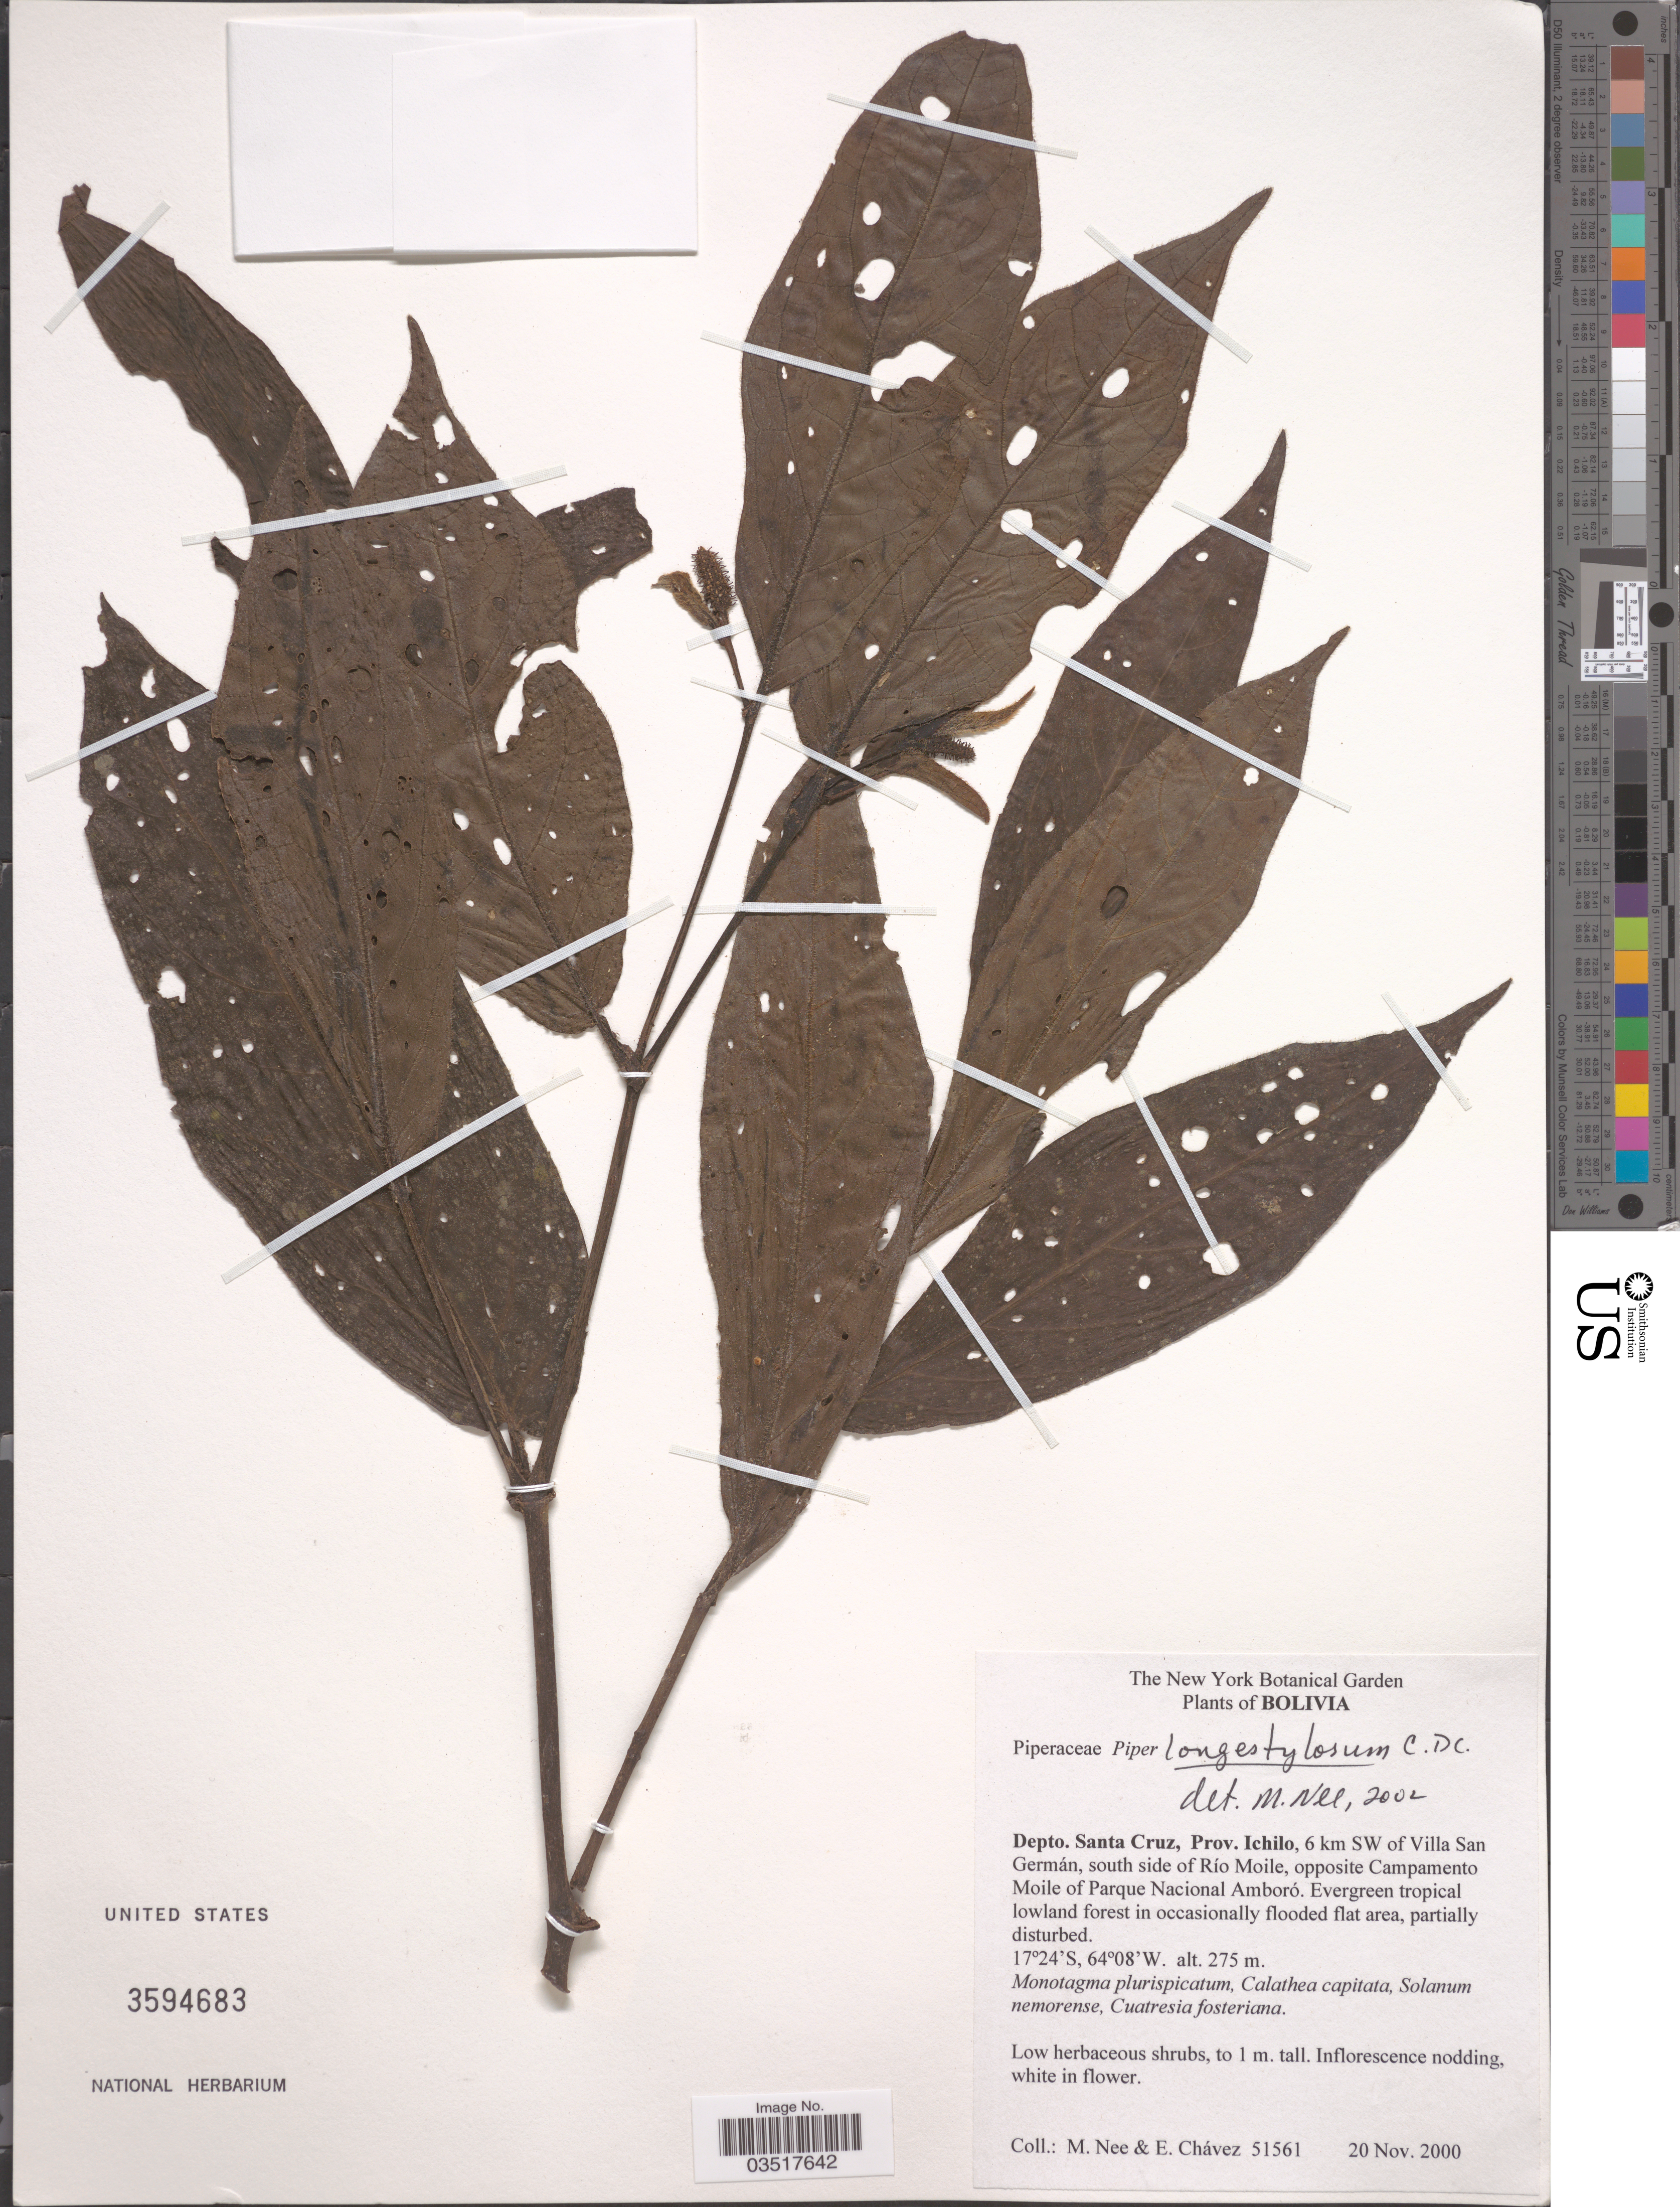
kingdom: Plantae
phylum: Tracheophyta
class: Magnoliopsida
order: Piperales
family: Piperaceae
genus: Piper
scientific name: Piper longistylosum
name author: DC.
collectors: M. Nee & E. Chávez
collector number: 51561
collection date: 2000-11-20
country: Bolivia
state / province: Santa Cruz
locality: Depto. Santa Cruz, Prov. Ichilo, 6 km SW of Villa San Germán, south side of Río Moile, opposite Campamento Moile of Parque Nacional Amboró.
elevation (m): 275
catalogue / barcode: US 3594683